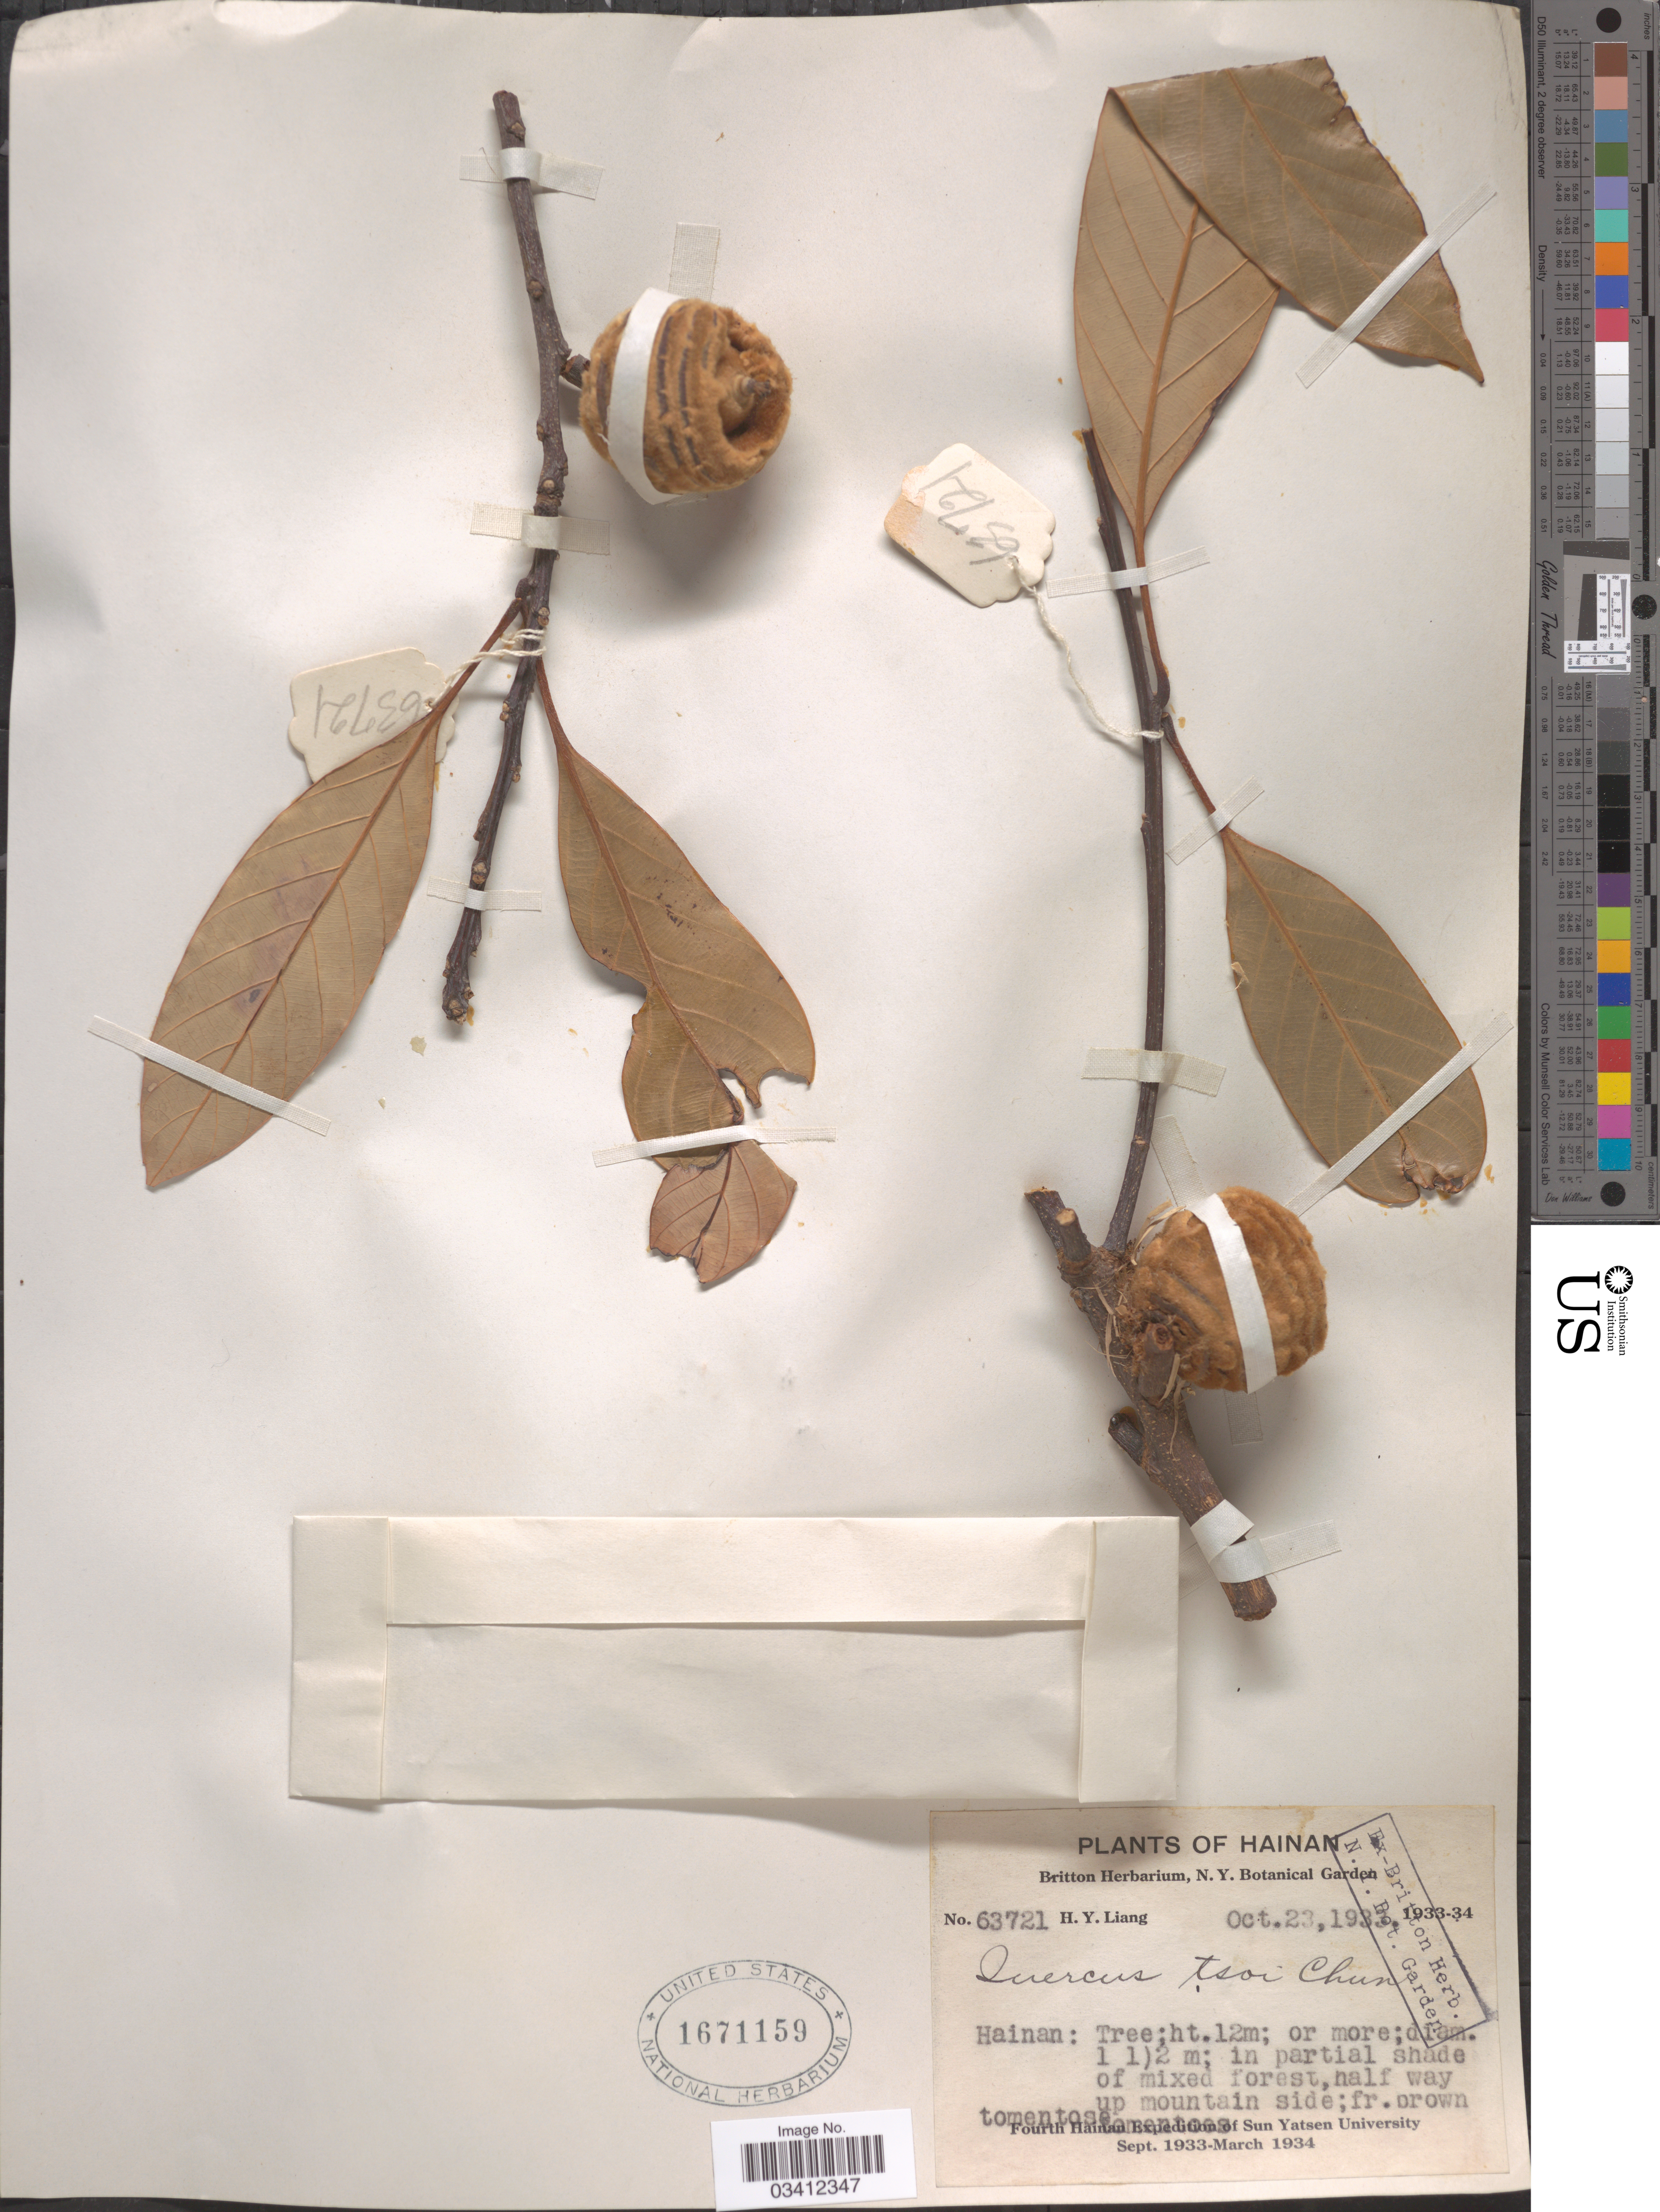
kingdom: Plantae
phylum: Tracheophyta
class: Magnoliopsida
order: Fagales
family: Fagaceae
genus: Quercus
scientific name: Quercus tsoi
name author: Chun ex Menitsky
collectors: H. Y. Liang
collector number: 63721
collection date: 1933-10-23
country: China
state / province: Hainan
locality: Half way up mountain side.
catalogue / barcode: US 1671159